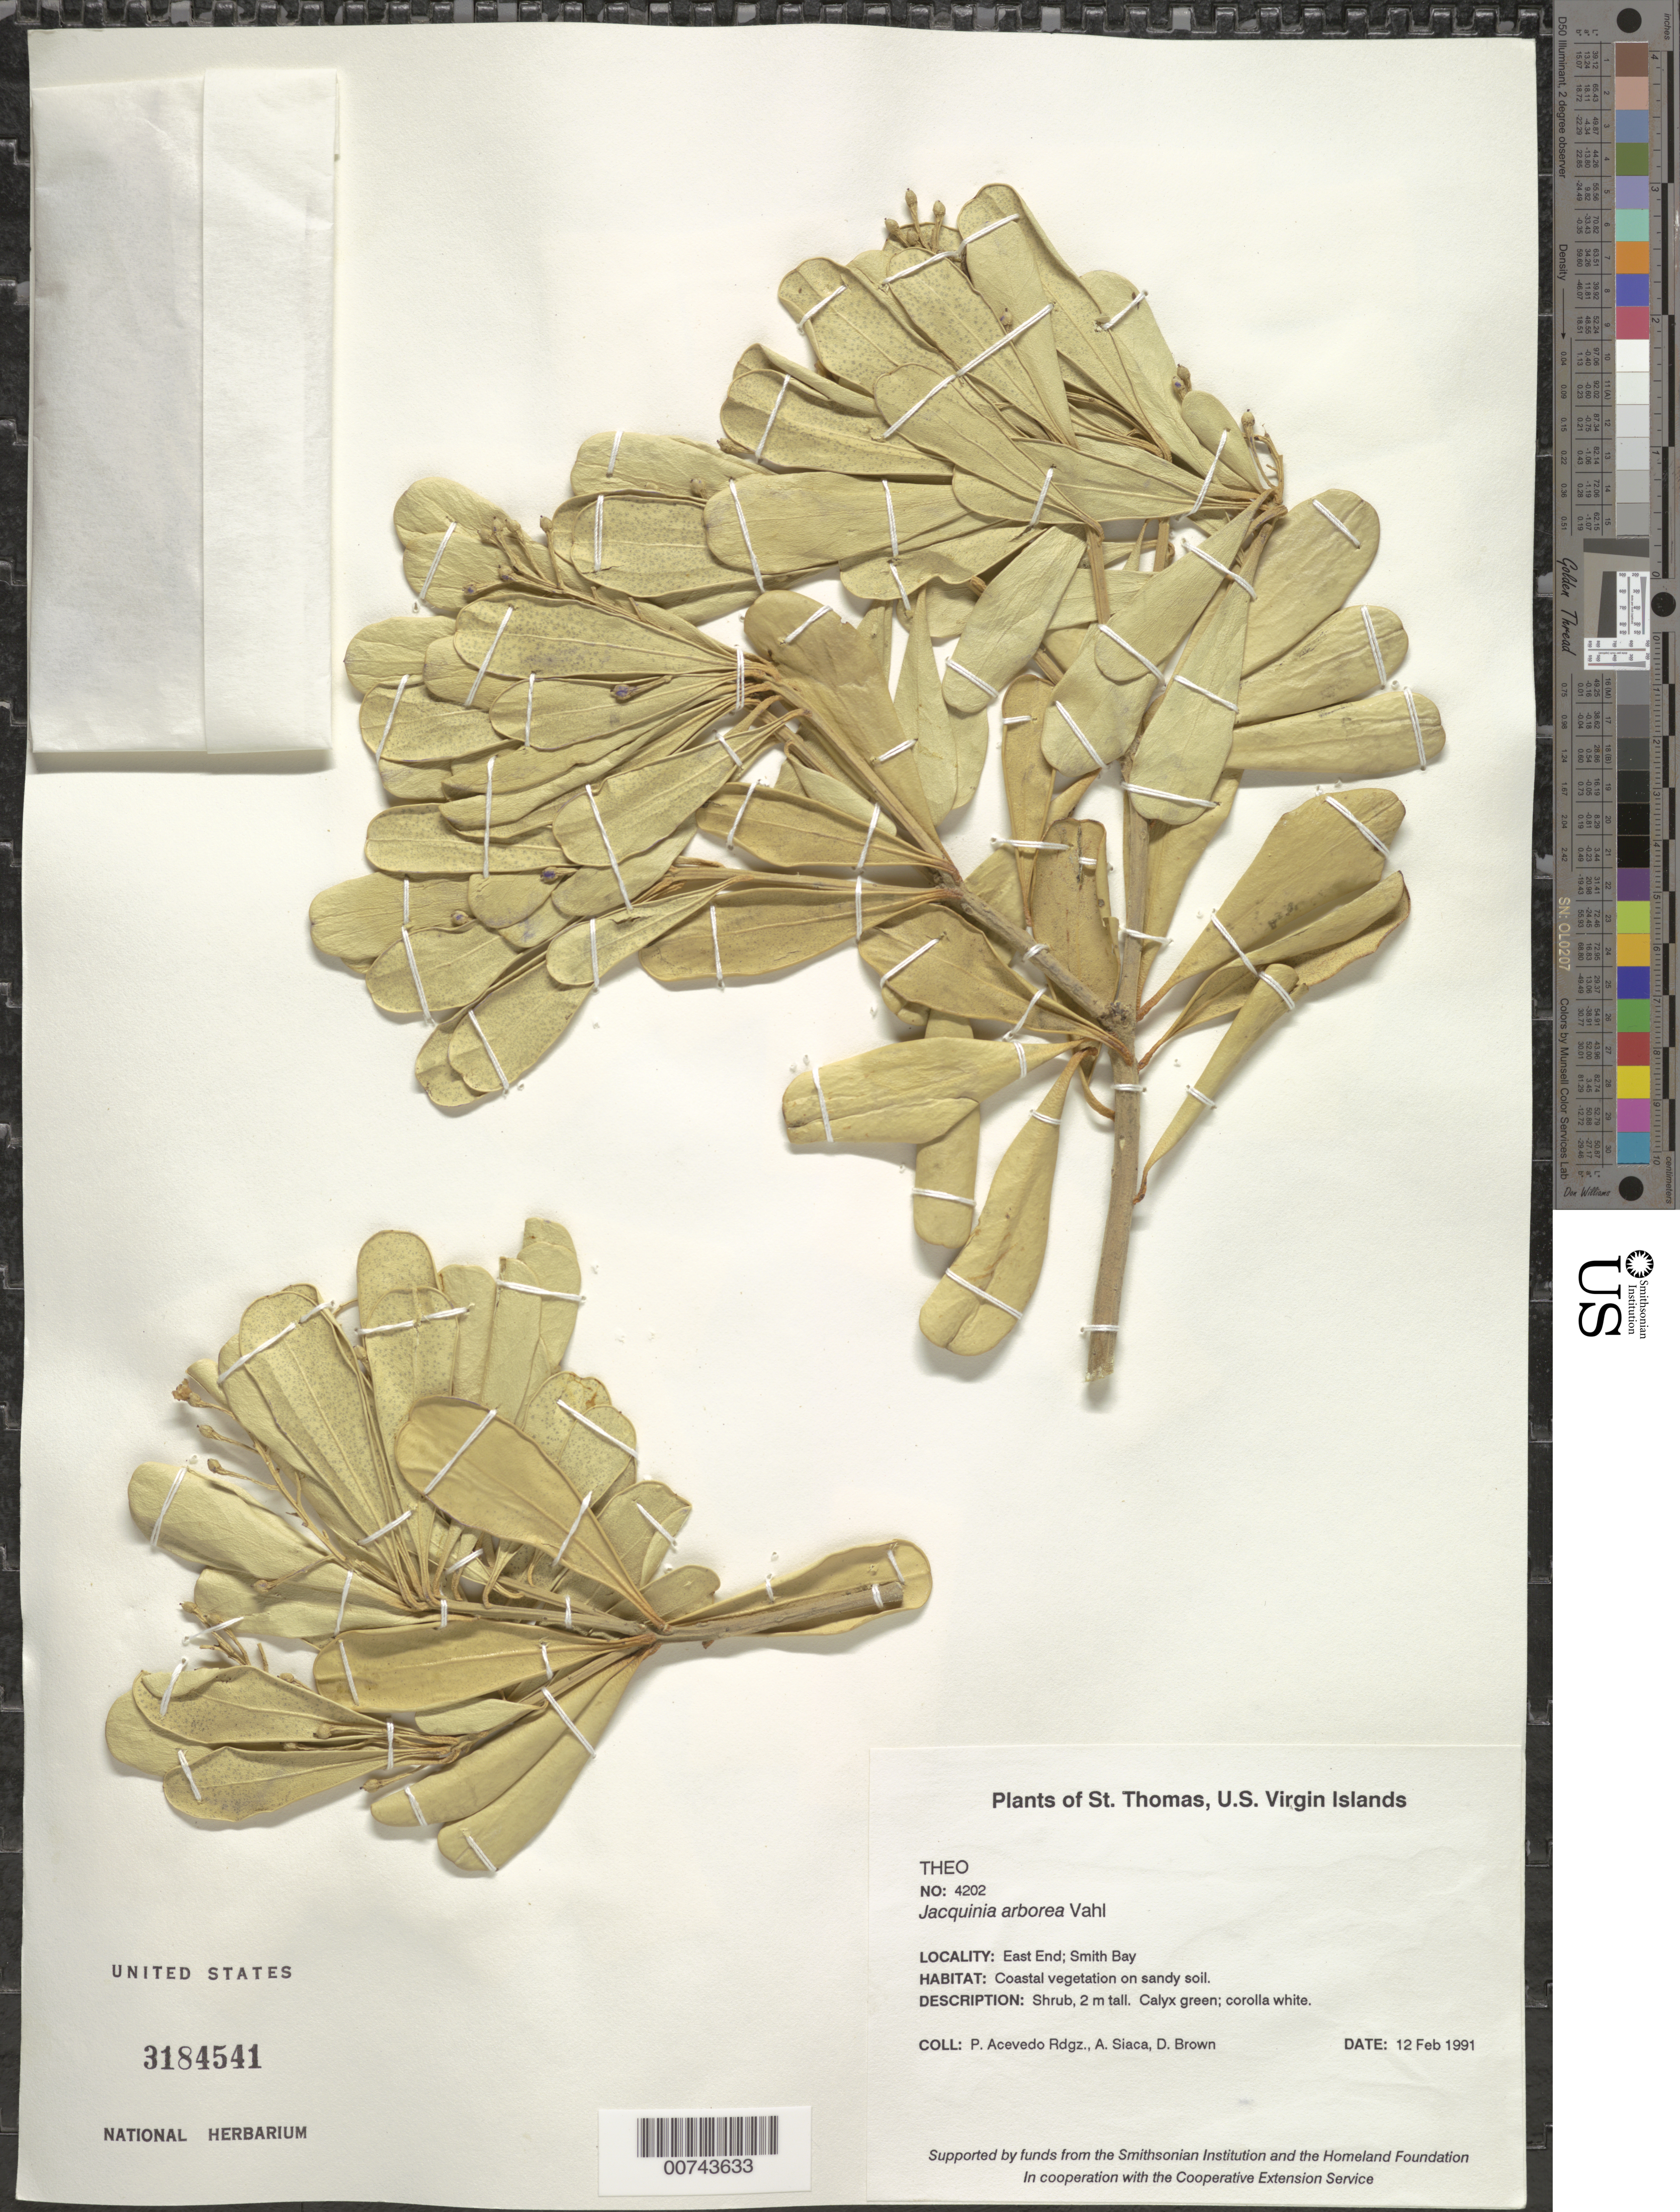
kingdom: Plantae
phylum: Tracheophyta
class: Magnoliopsida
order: Ericales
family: Primulaceae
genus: Jacquinia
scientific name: Jacquinia arborea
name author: Vahl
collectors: P. Acevedo-Rodr., A. Siaca & D. Brown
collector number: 4202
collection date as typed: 12 Feb 1991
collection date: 1991-02-12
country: U.S. Virgin Islands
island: St. Thomas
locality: East End; Smith Bay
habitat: Coastal vegetation on sandy soil.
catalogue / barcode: US 3184541